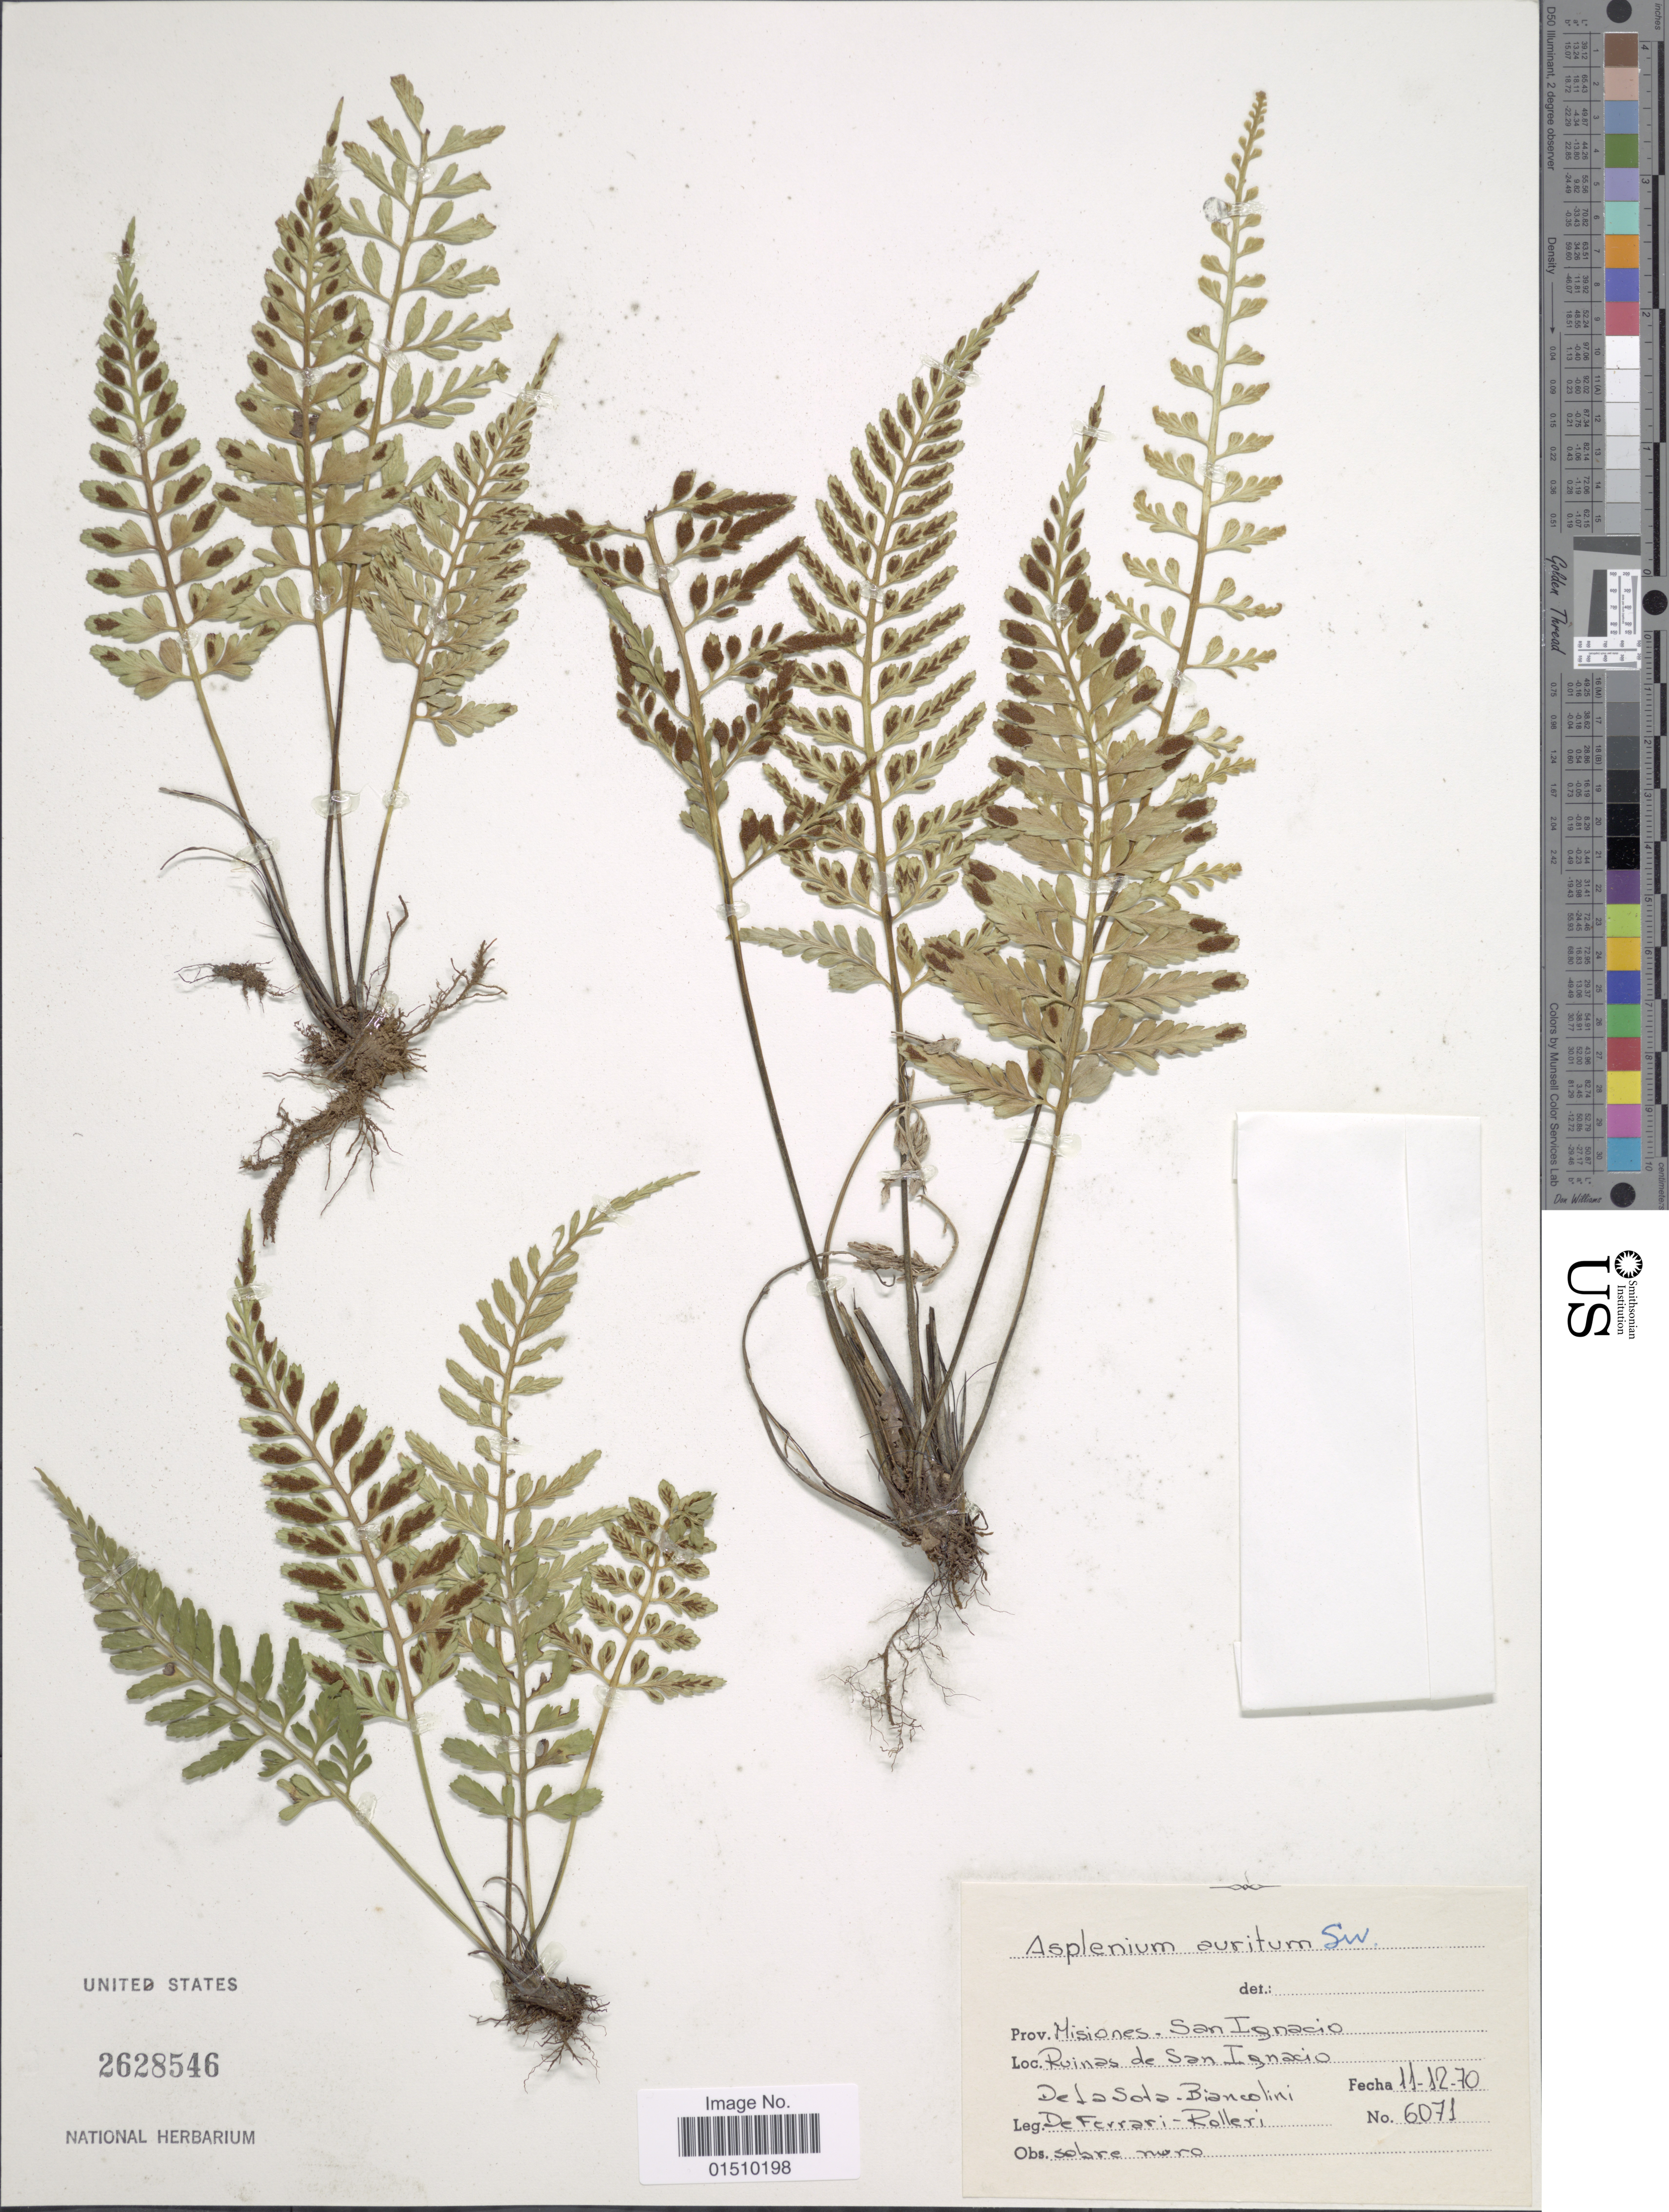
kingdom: Plantae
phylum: Tracheophyta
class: Polypodiopsida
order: Polypodiales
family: Aspleniaceae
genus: Asplenium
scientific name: Asplenium auritum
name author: Sw.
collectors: de la Sota, Biancolini, De Ferrari & Rolleri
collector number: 6071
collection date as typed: Transcribed d/m/y: 11/12/70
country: Argentina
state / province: Misiones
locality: Prov. Misiones. San Ignacio, Loc. Ruinas de San Ignacio.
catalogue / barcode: US 2628546